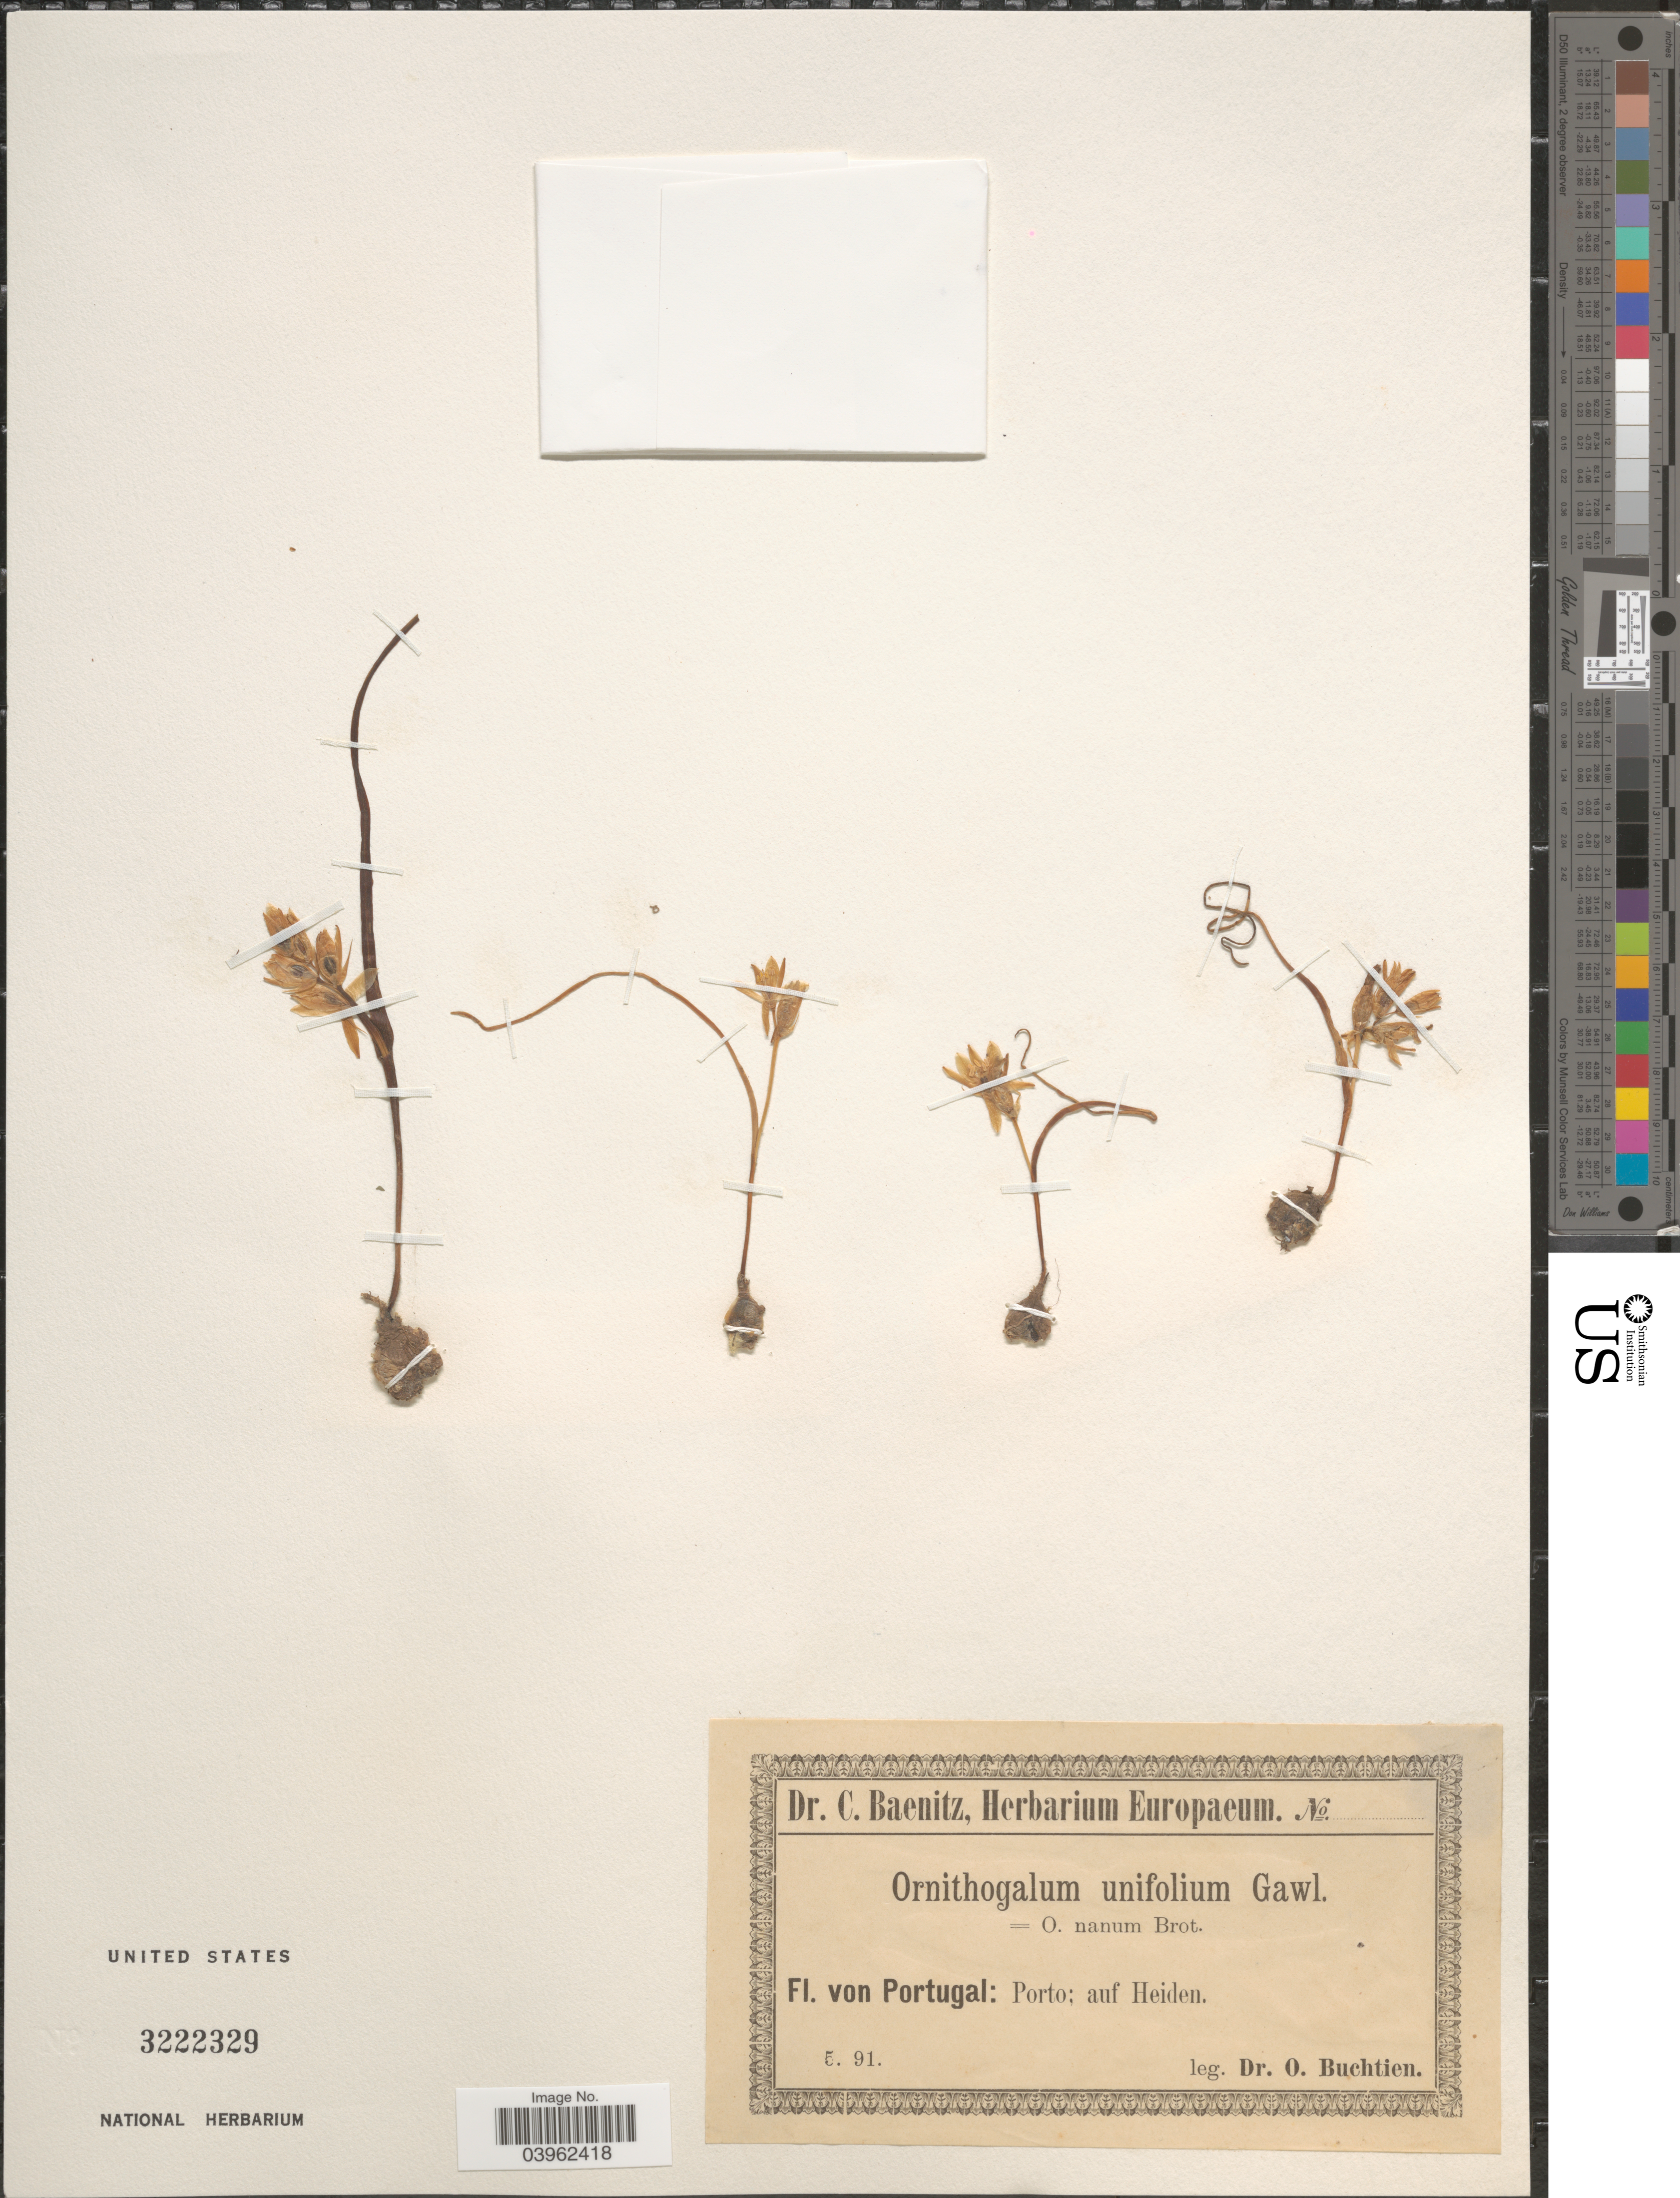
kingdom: Plantae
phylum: Tracheophyta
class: Liliopsida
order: Asparagales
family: Asparagaceae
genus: Ornithogalum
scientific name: Ornithogalum unifolium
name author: Retz.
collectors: O. Buchtien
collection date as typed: Transcribed d/m/y: /5/91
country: Portugal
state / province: Porto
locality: Auf Heiden.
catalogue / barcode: US 3222329